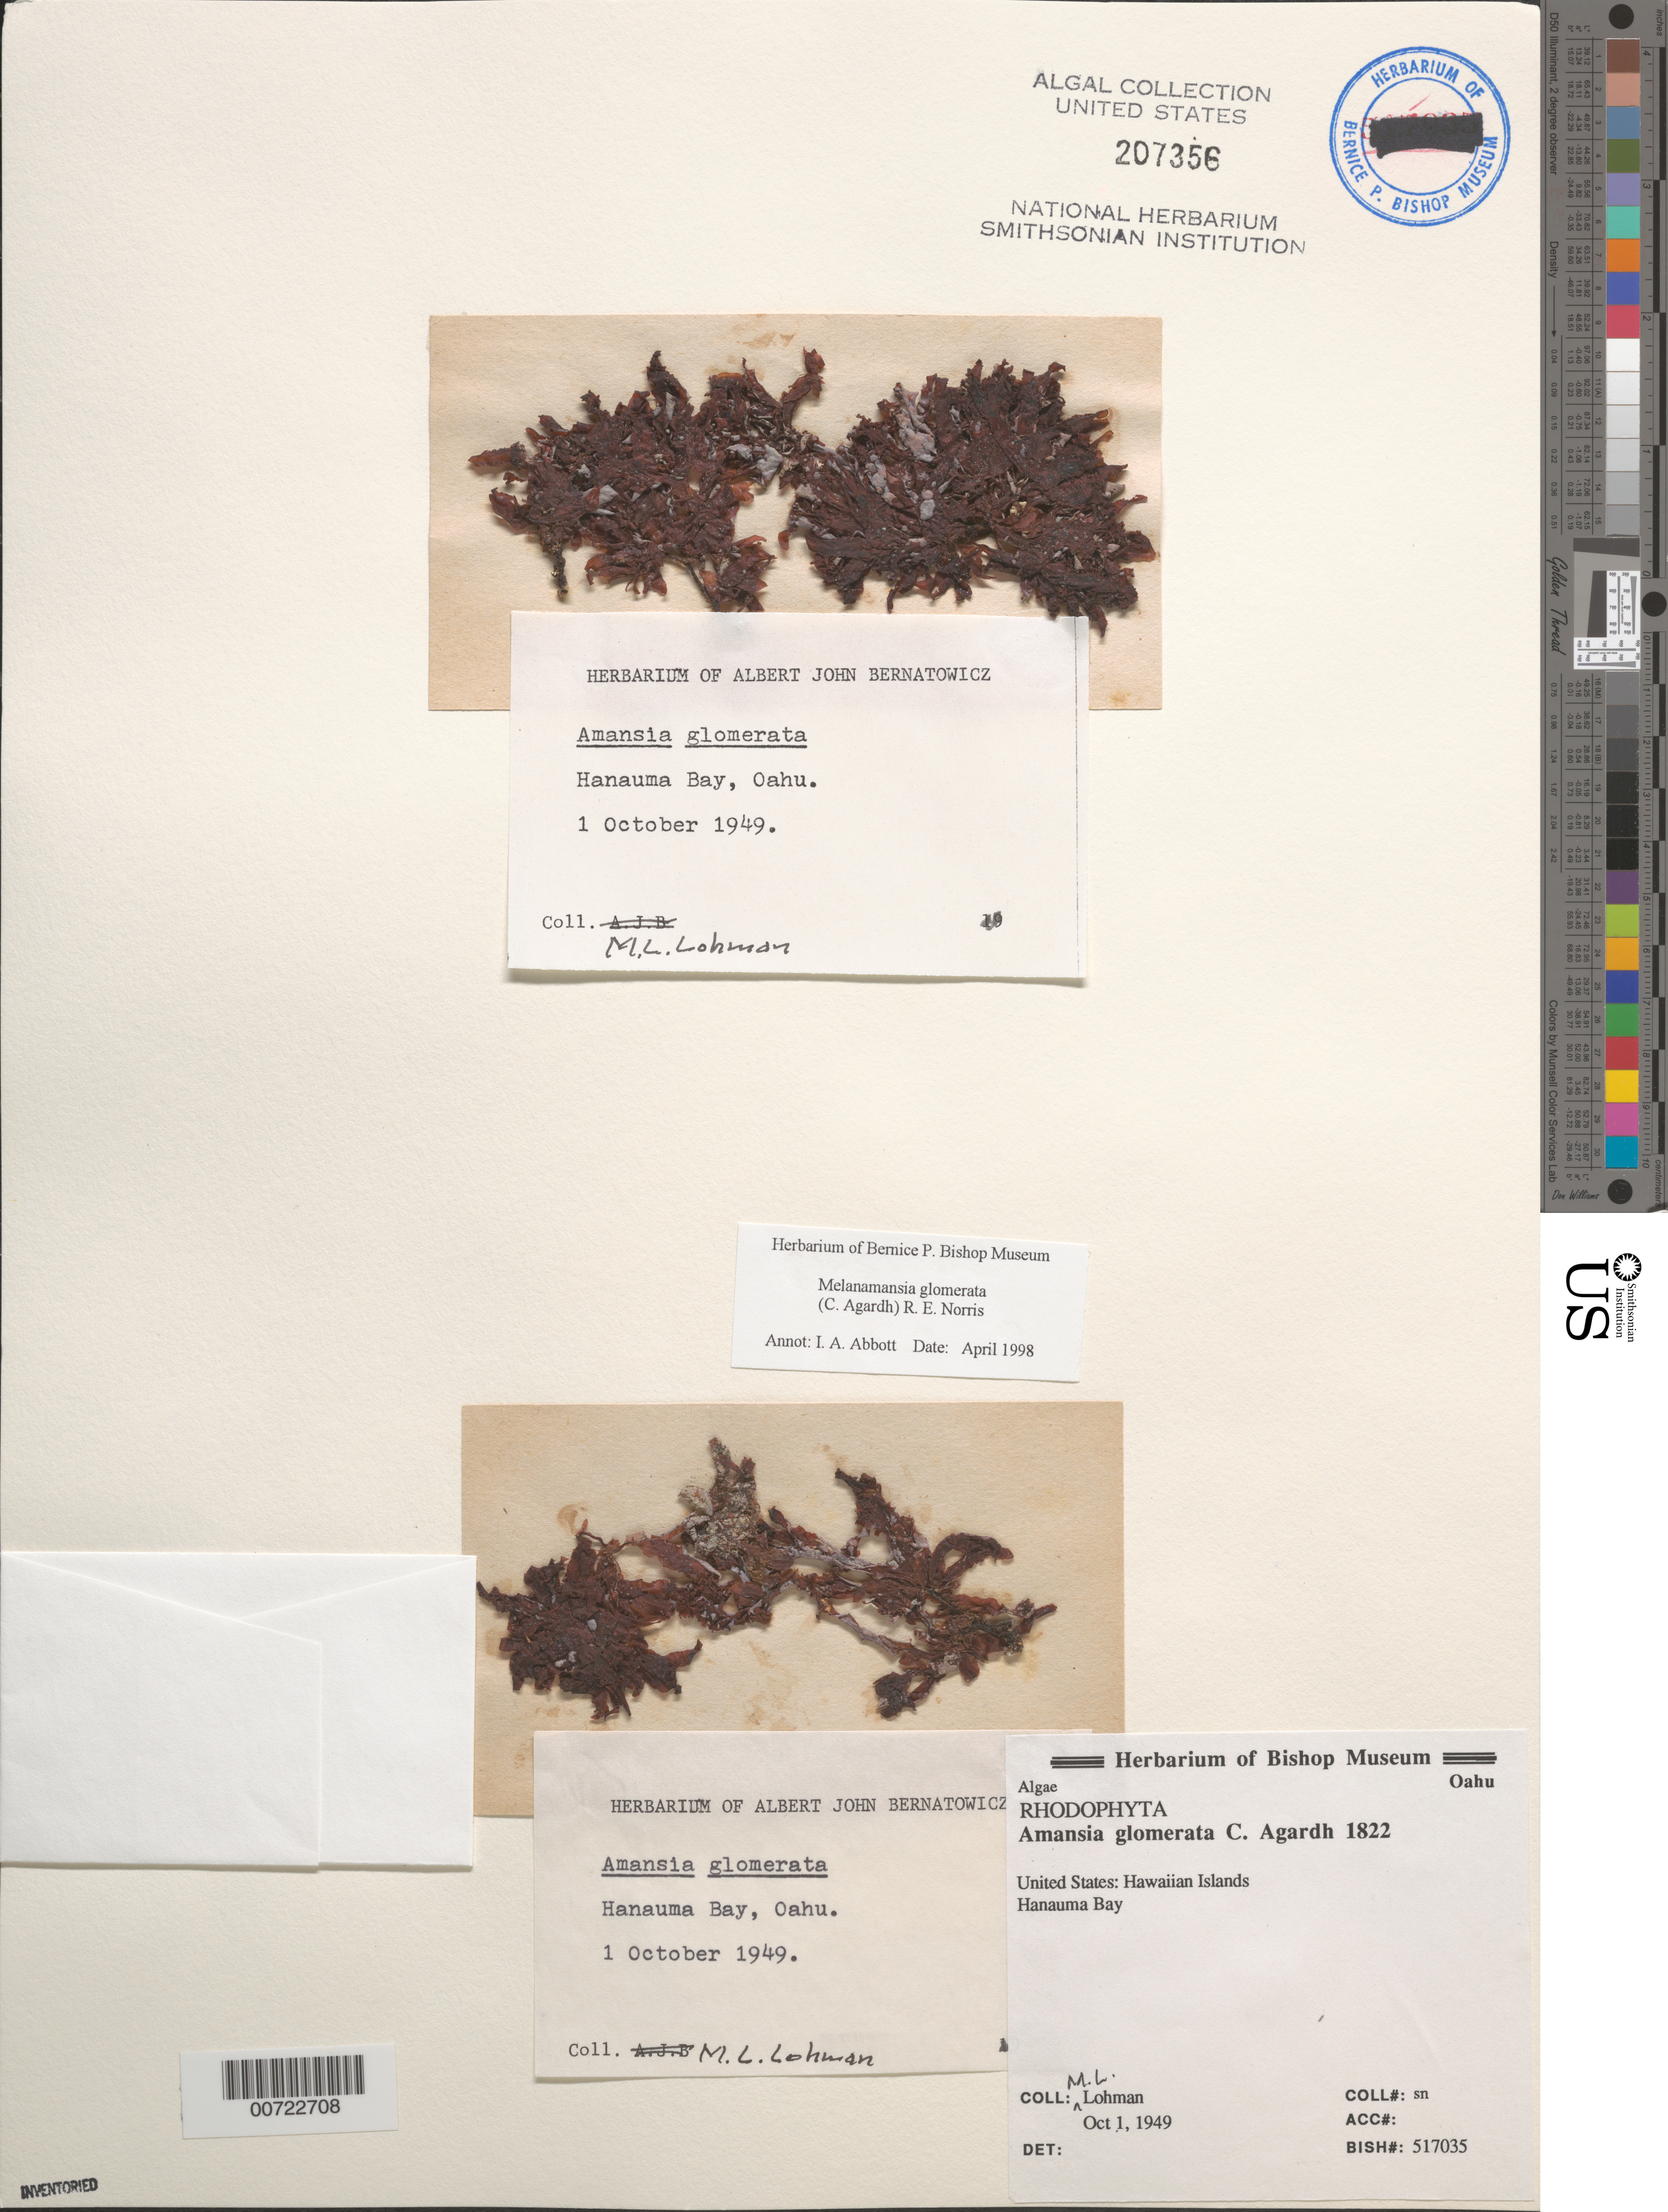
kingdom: Plantae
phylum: Rhodophyta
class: Florideophyceae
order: Ceramiales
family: Rhodomelaceae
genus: Amansia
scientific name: Amansia glomerata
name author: C. Agardh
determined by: Algae name updating Project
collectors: M. Lohman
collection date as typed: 01 Oct 1949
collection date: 1949-10-01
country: United States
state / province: Hawaii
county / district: Honolulu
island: Oahu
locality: Hanauma Bay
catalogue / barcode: US 207356